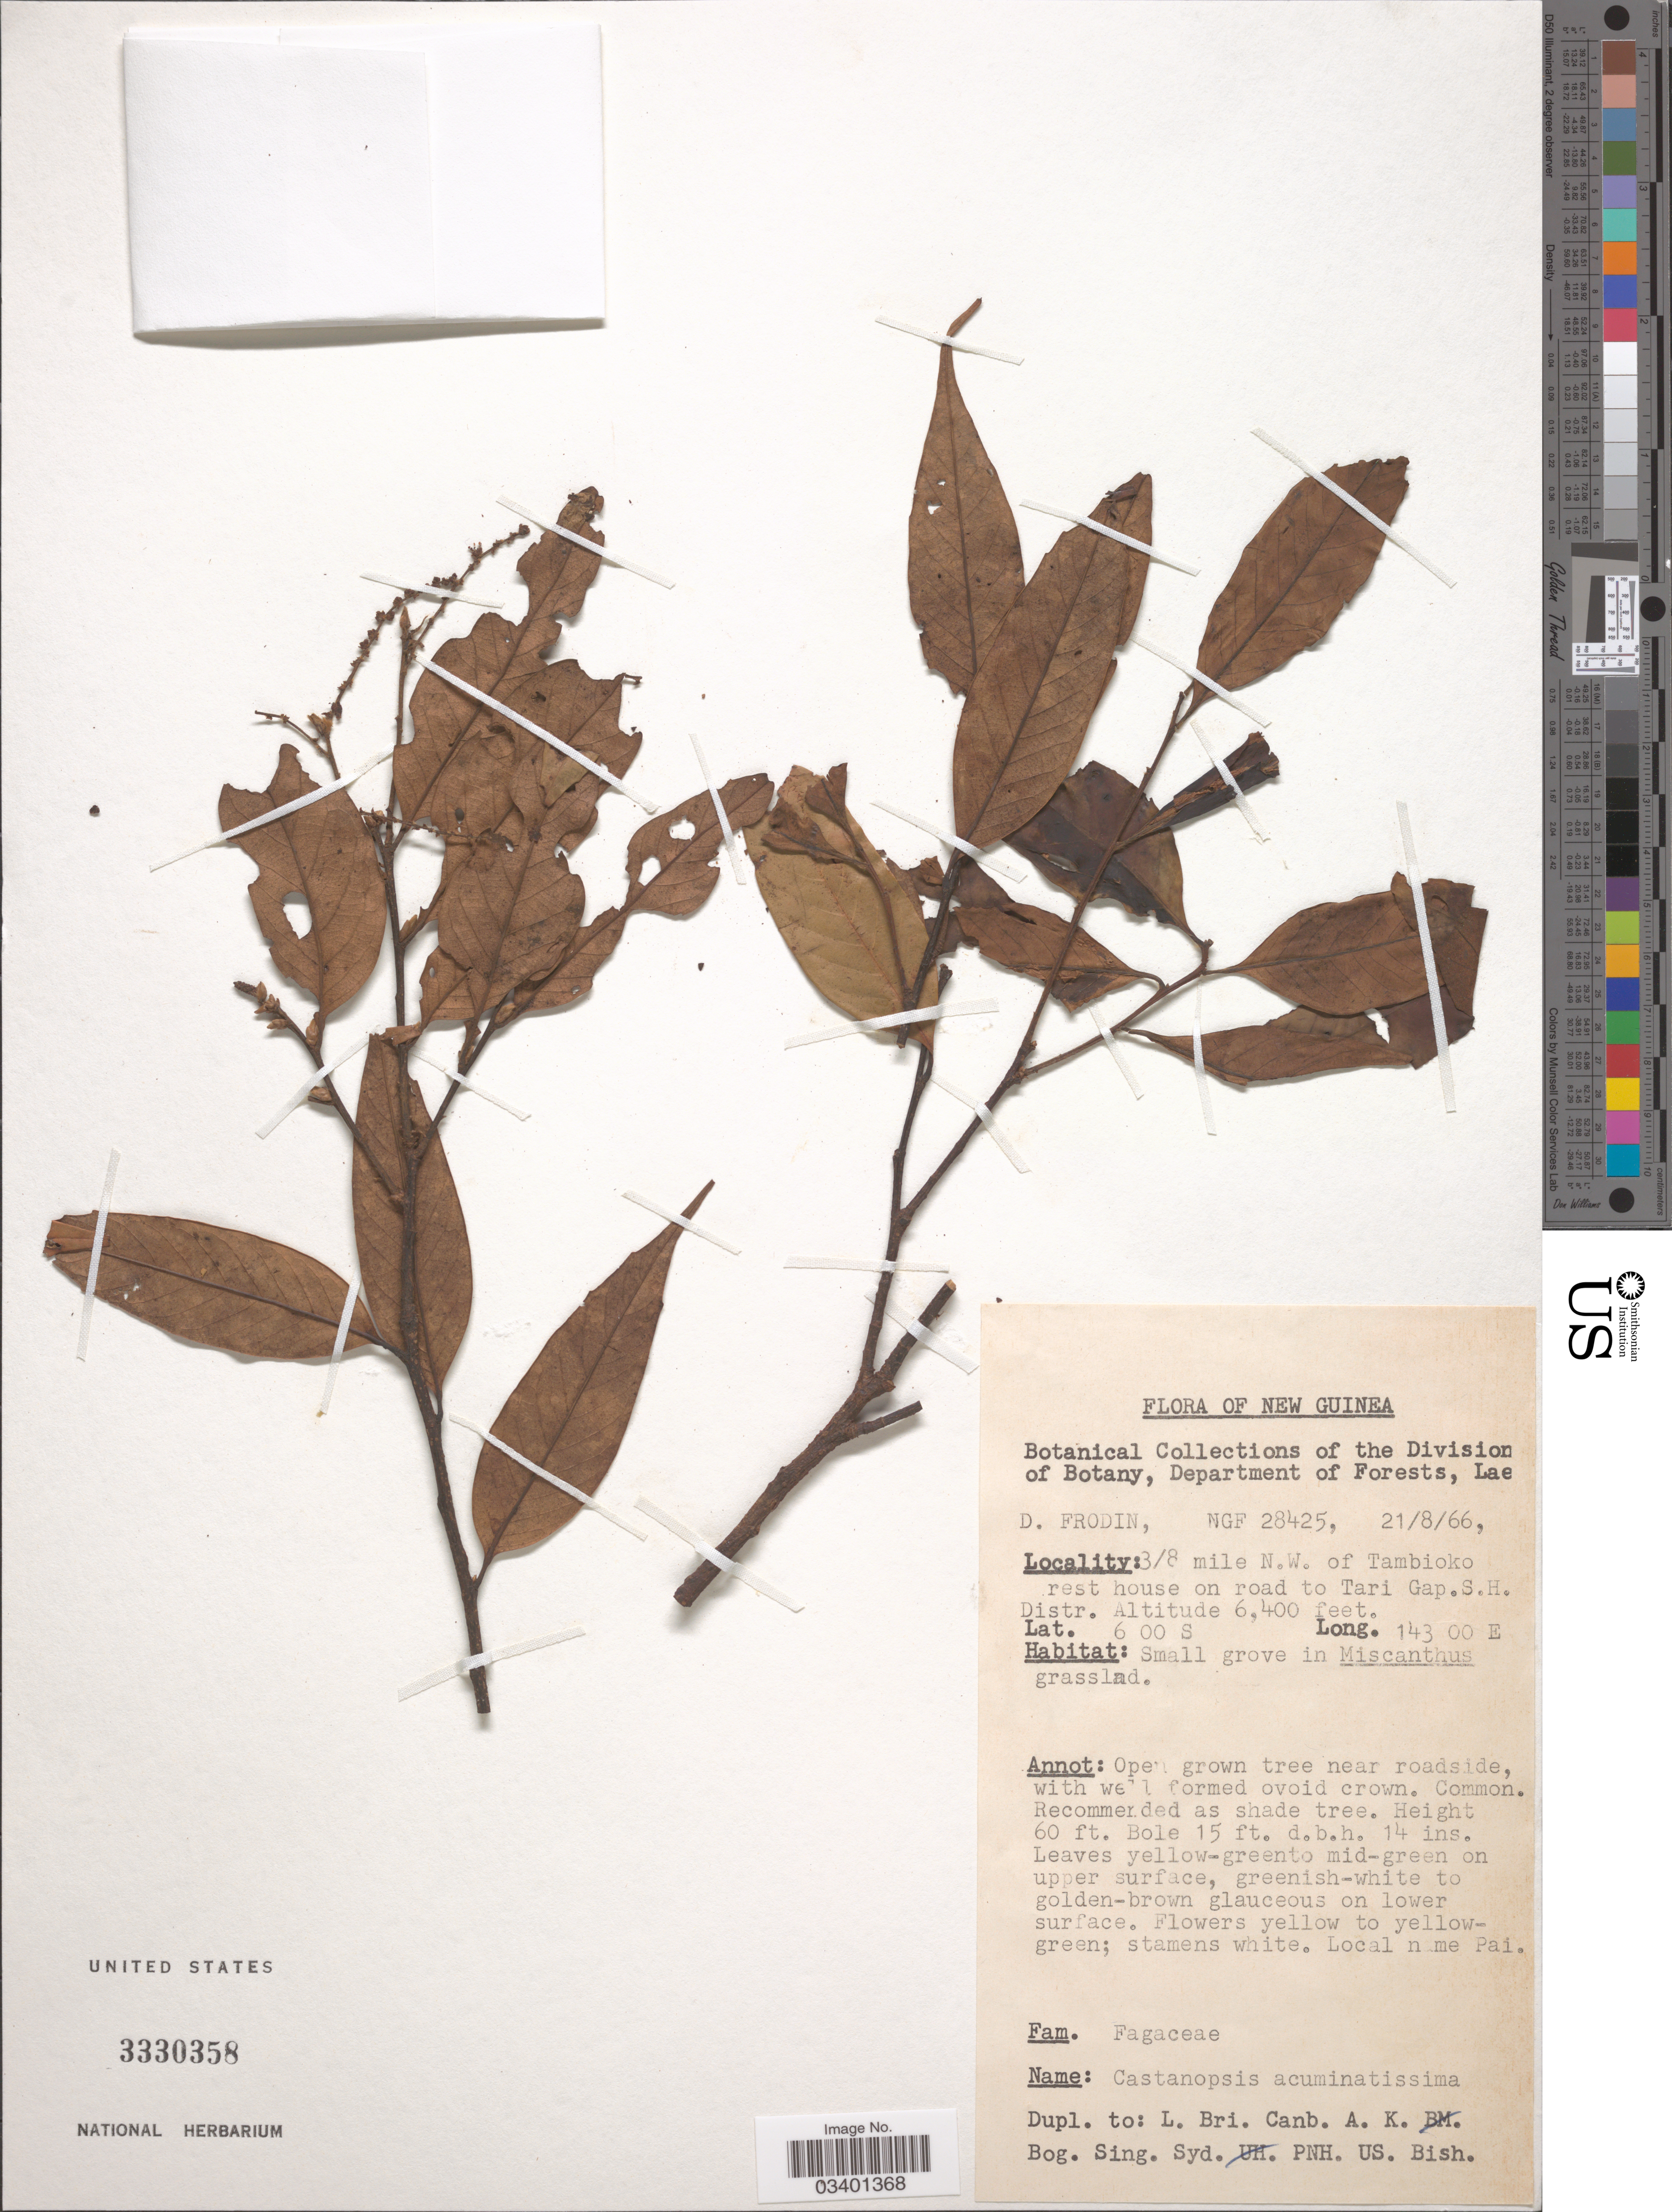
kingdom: Plantae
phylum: Tracheophyta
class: Magnoliopsida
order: Fagales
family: Fagaceae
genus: Castanopsis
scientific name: Castanopsis acuminatissima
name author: (Blume) A. DC.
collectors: D. G. Frodin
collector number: NGF28425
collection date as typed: Transcribed d/m/y: 21/8/66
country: Papua New Guinea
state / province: Southern Highlands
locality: New Guinea. 3/8 mile N.W. of Tambioko rest house on road to Tari Gap. S.H. District.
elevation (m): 1951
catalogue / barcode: US 3330358